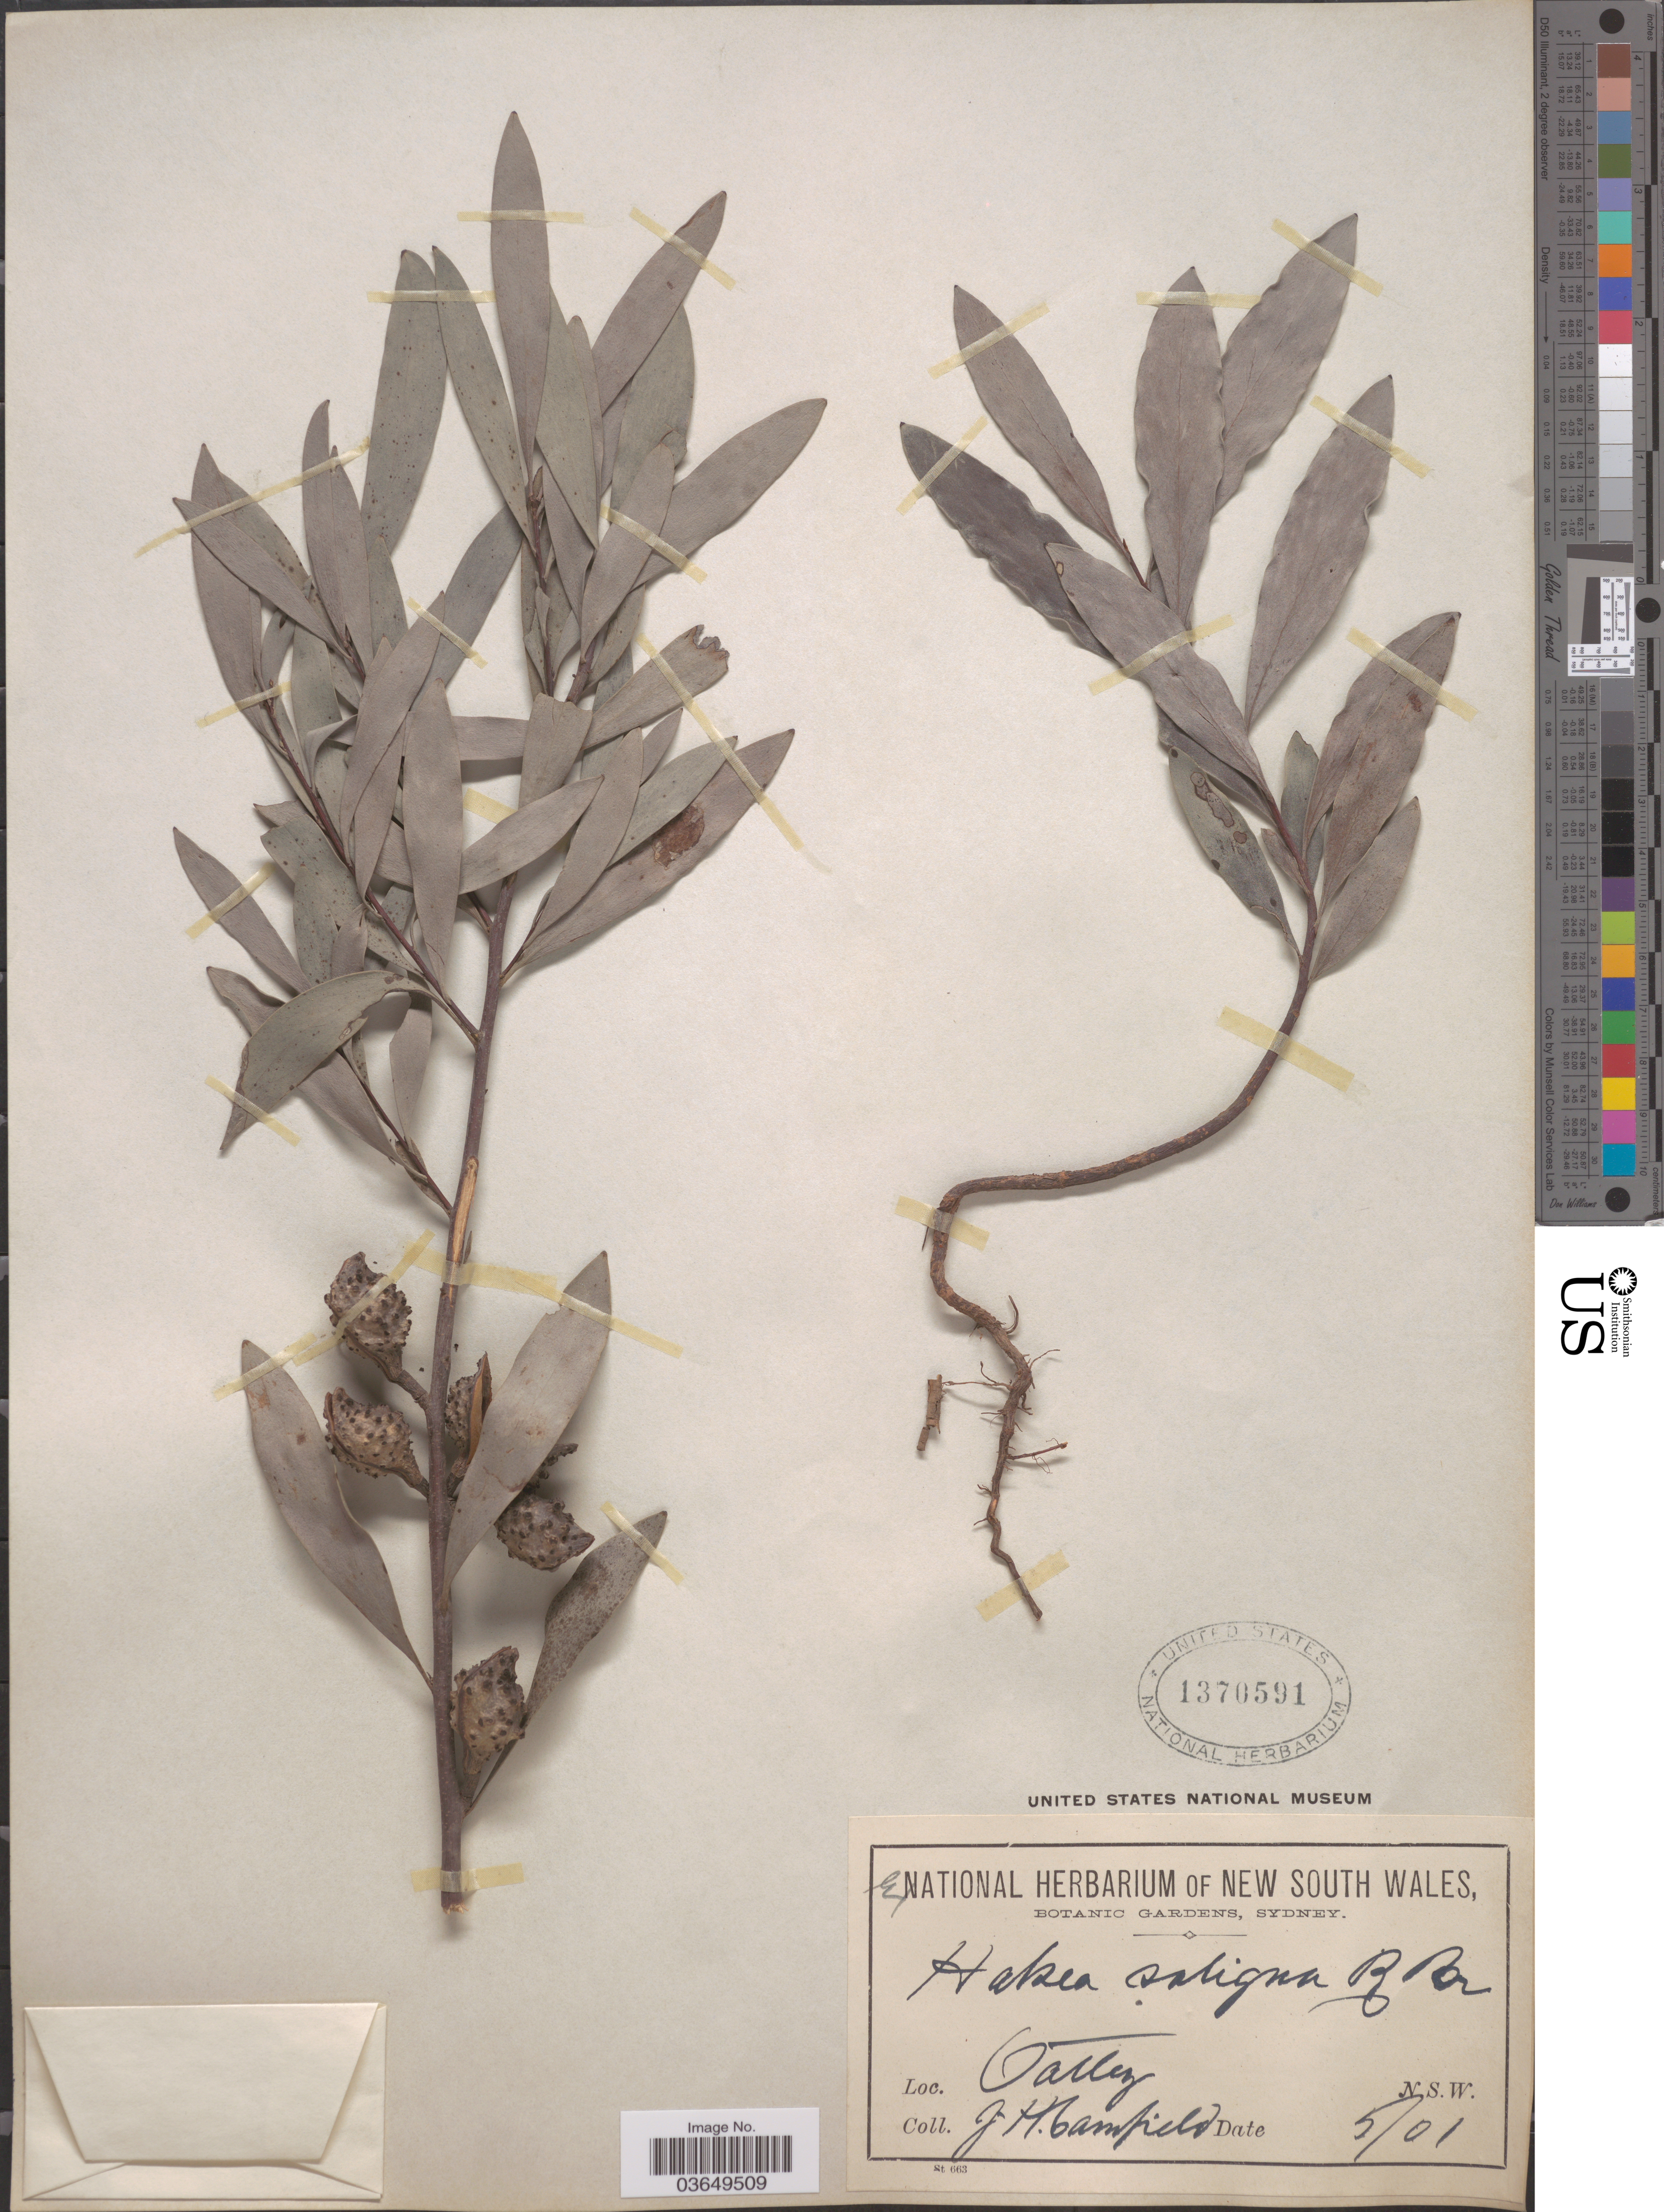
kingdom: Plantae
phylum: Tracheophyta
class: Magnoliopsida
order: Proteales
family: Proteaceae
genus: Hakea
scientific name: Hakea saligna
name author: (Andrews) Knight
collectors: J. Camfield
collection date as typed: Transcribed d/m/y: /5/1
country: Australia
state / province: New South Wales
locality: Oatley.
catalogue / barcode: US 1370591